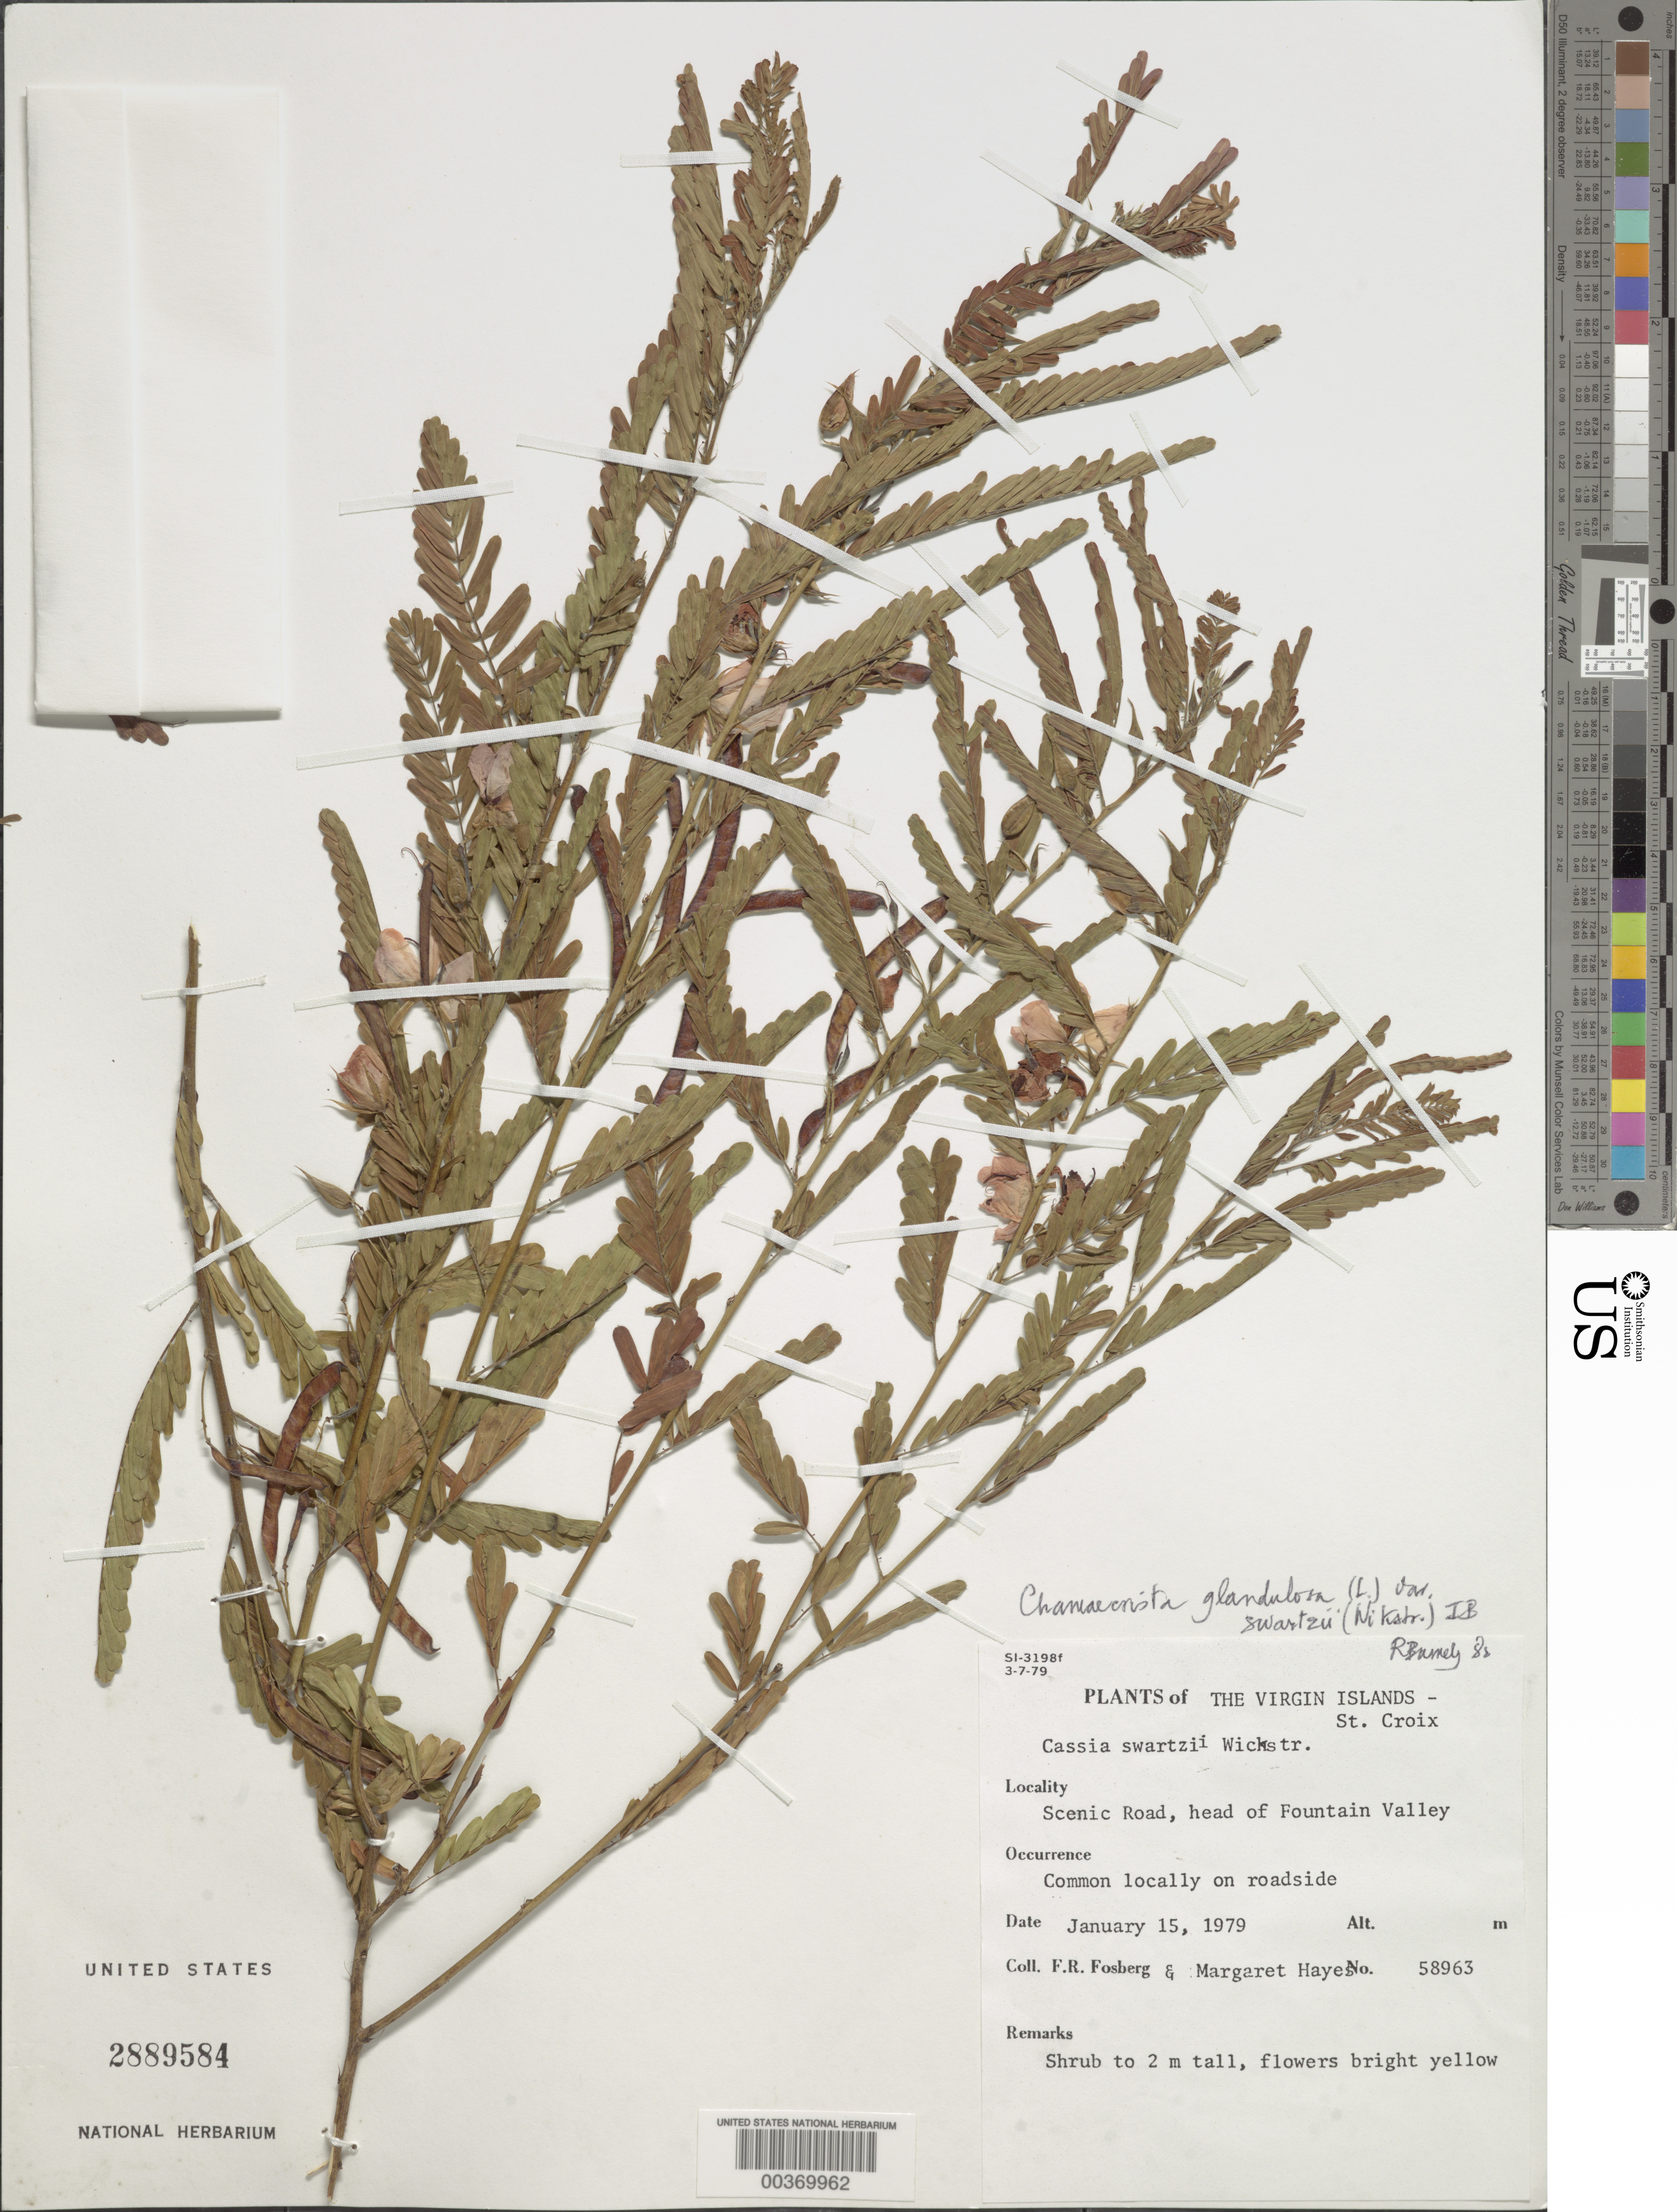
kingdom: Plantae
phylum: Tracheophyta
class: Magnoliopsida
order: Fabales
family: Fabaceae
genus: Chamaecrista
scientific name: Chamaecrista glandulosa var. swartzii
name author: (Wikstr.) H.S. Irwin & Barneby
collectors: F. R. Fosberg & M. Hayes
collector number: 58963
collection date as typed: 15 Jan 1979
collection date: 1979-01-15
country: U.S. Virgin Islands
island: St. Croix Island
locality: Scenic road, head of fountain valley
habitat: On roadside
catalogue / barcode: US 2889584